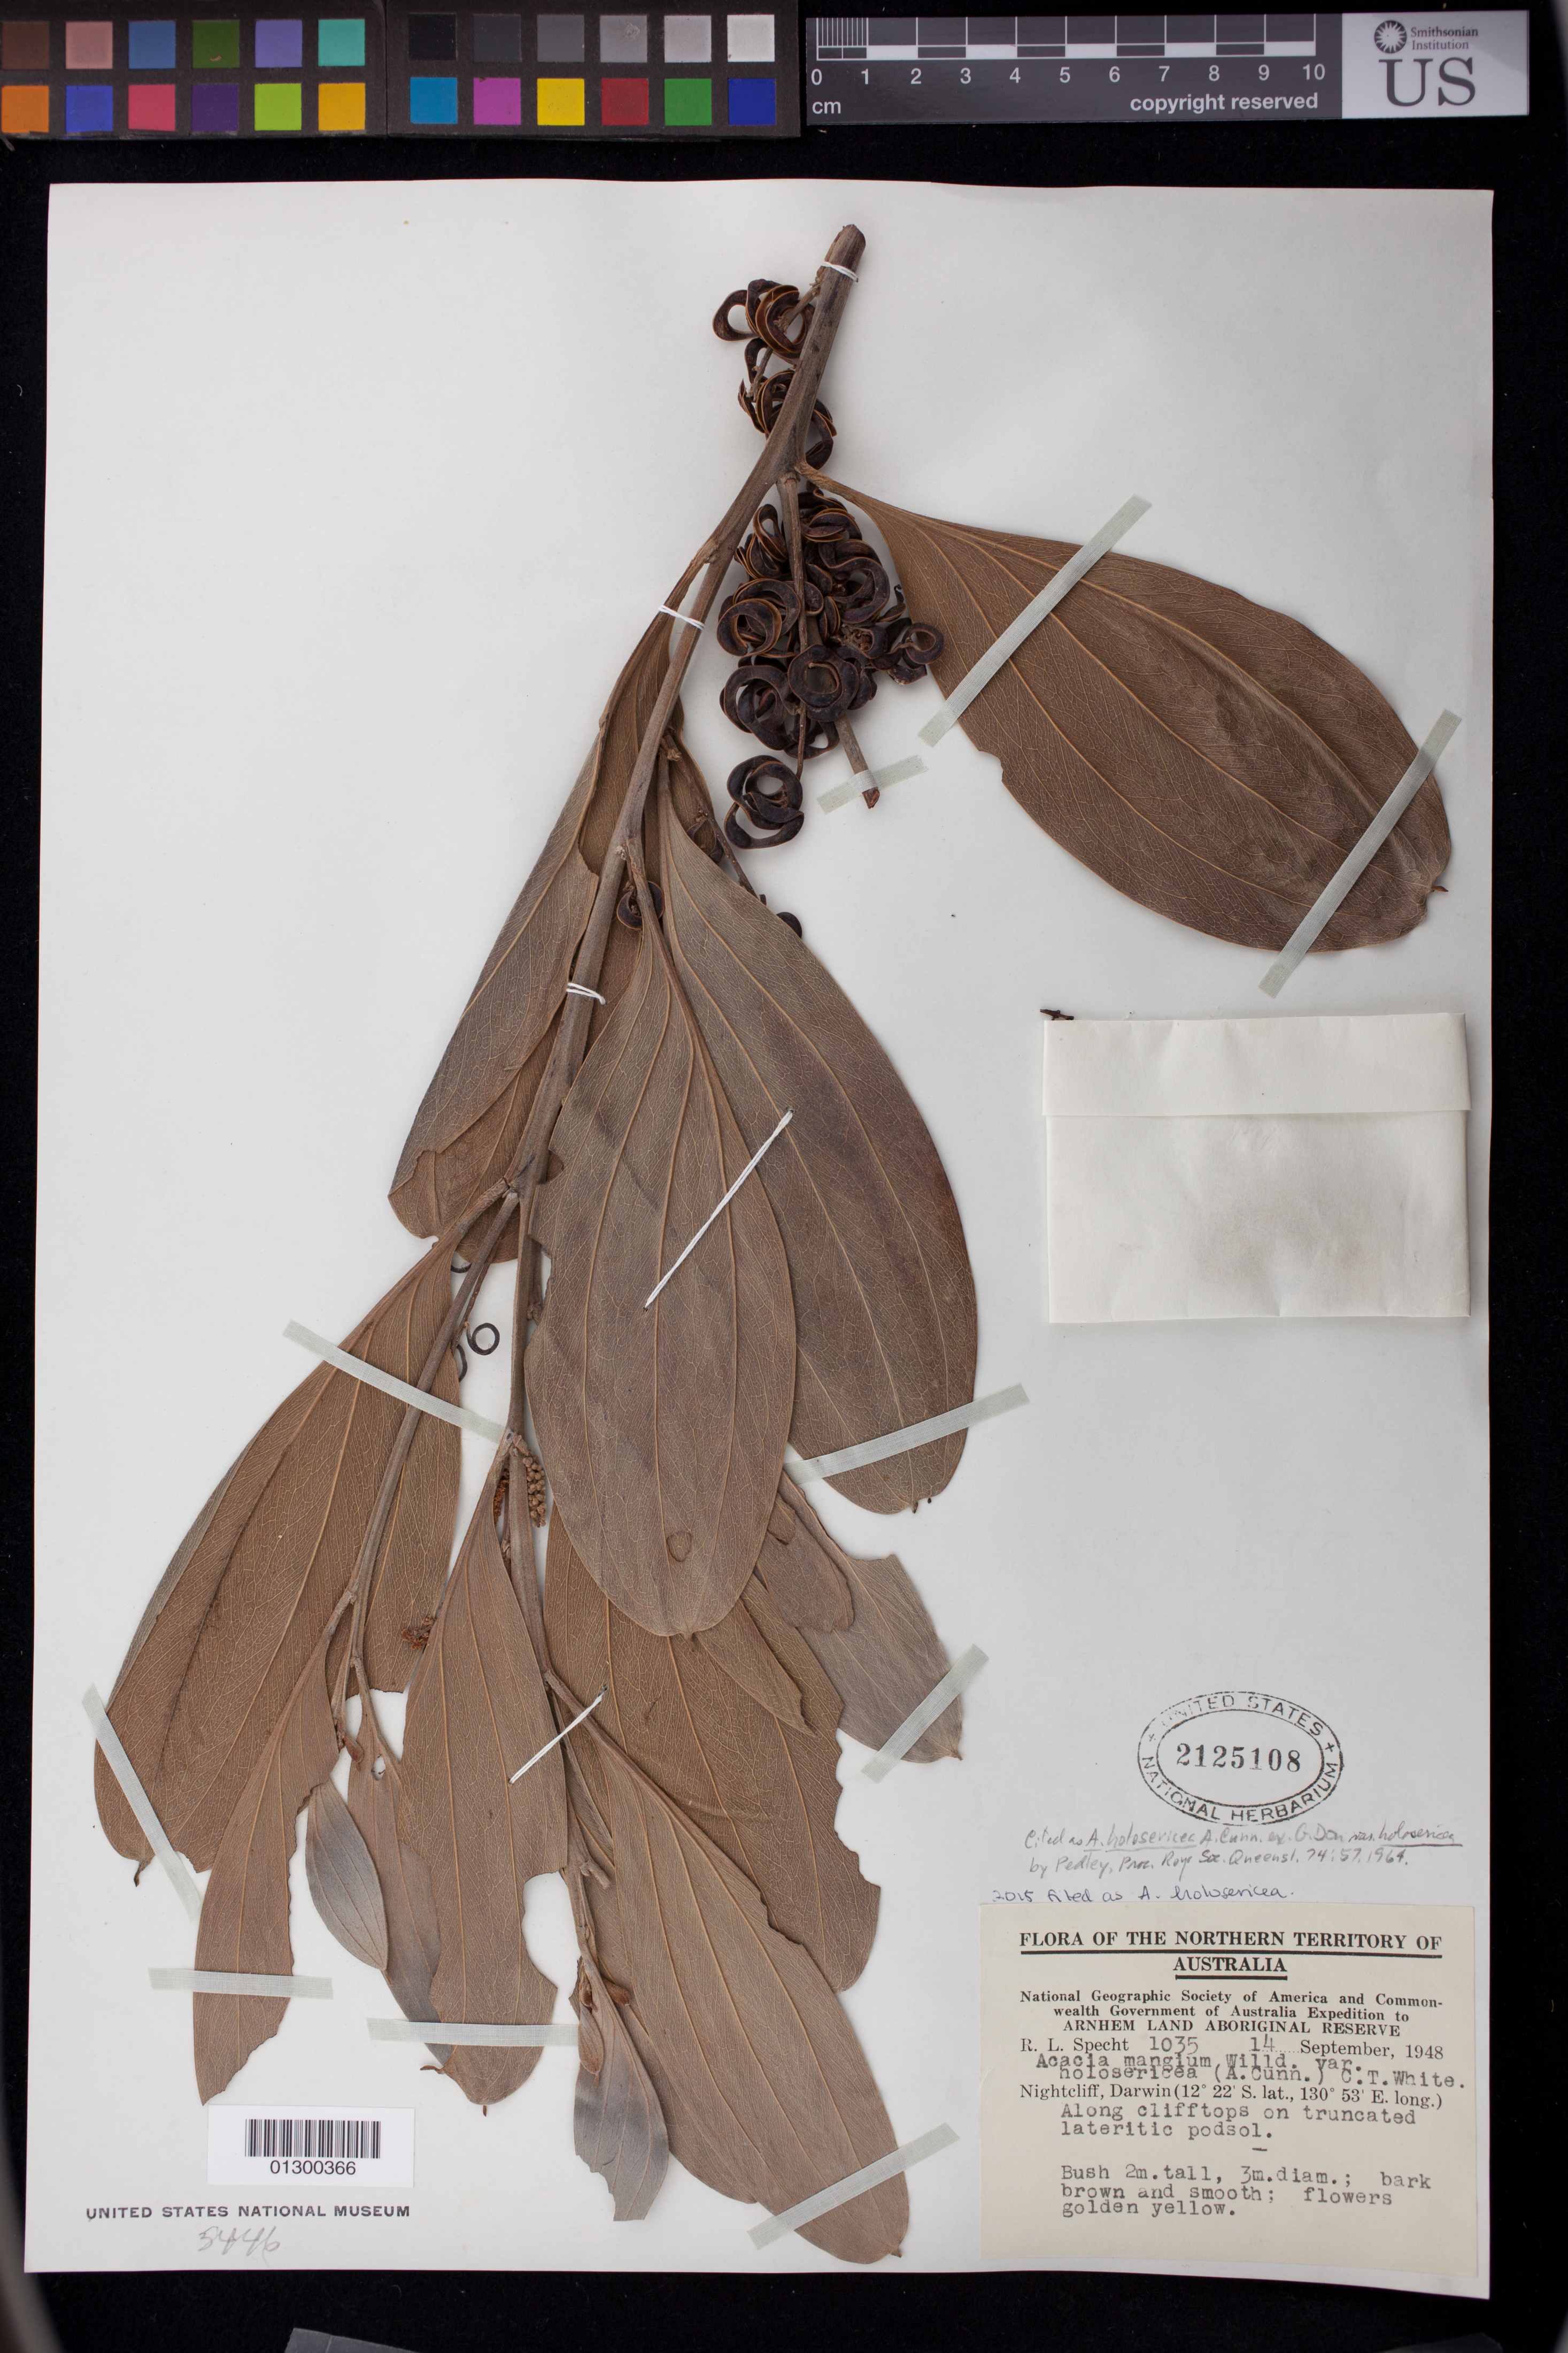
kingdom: Plantae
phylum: Tracheophyta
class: Magnoliopsida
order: Fabales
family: Fabaceae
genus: Acacia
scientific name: Acacia holosericea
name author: A. Cunn. ex Don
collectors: R. L. Specht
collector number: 1035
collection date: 1948-09-14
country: Australia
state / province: Northern Territory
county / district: Darwin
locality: Nightcliff.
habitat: Along clifftops on truncated lateritic podsol.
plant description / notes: Bush 2 m. tall, 3 m. diam.; bark brown and smooth; flowers golden yellow.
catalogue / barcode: US 2125108